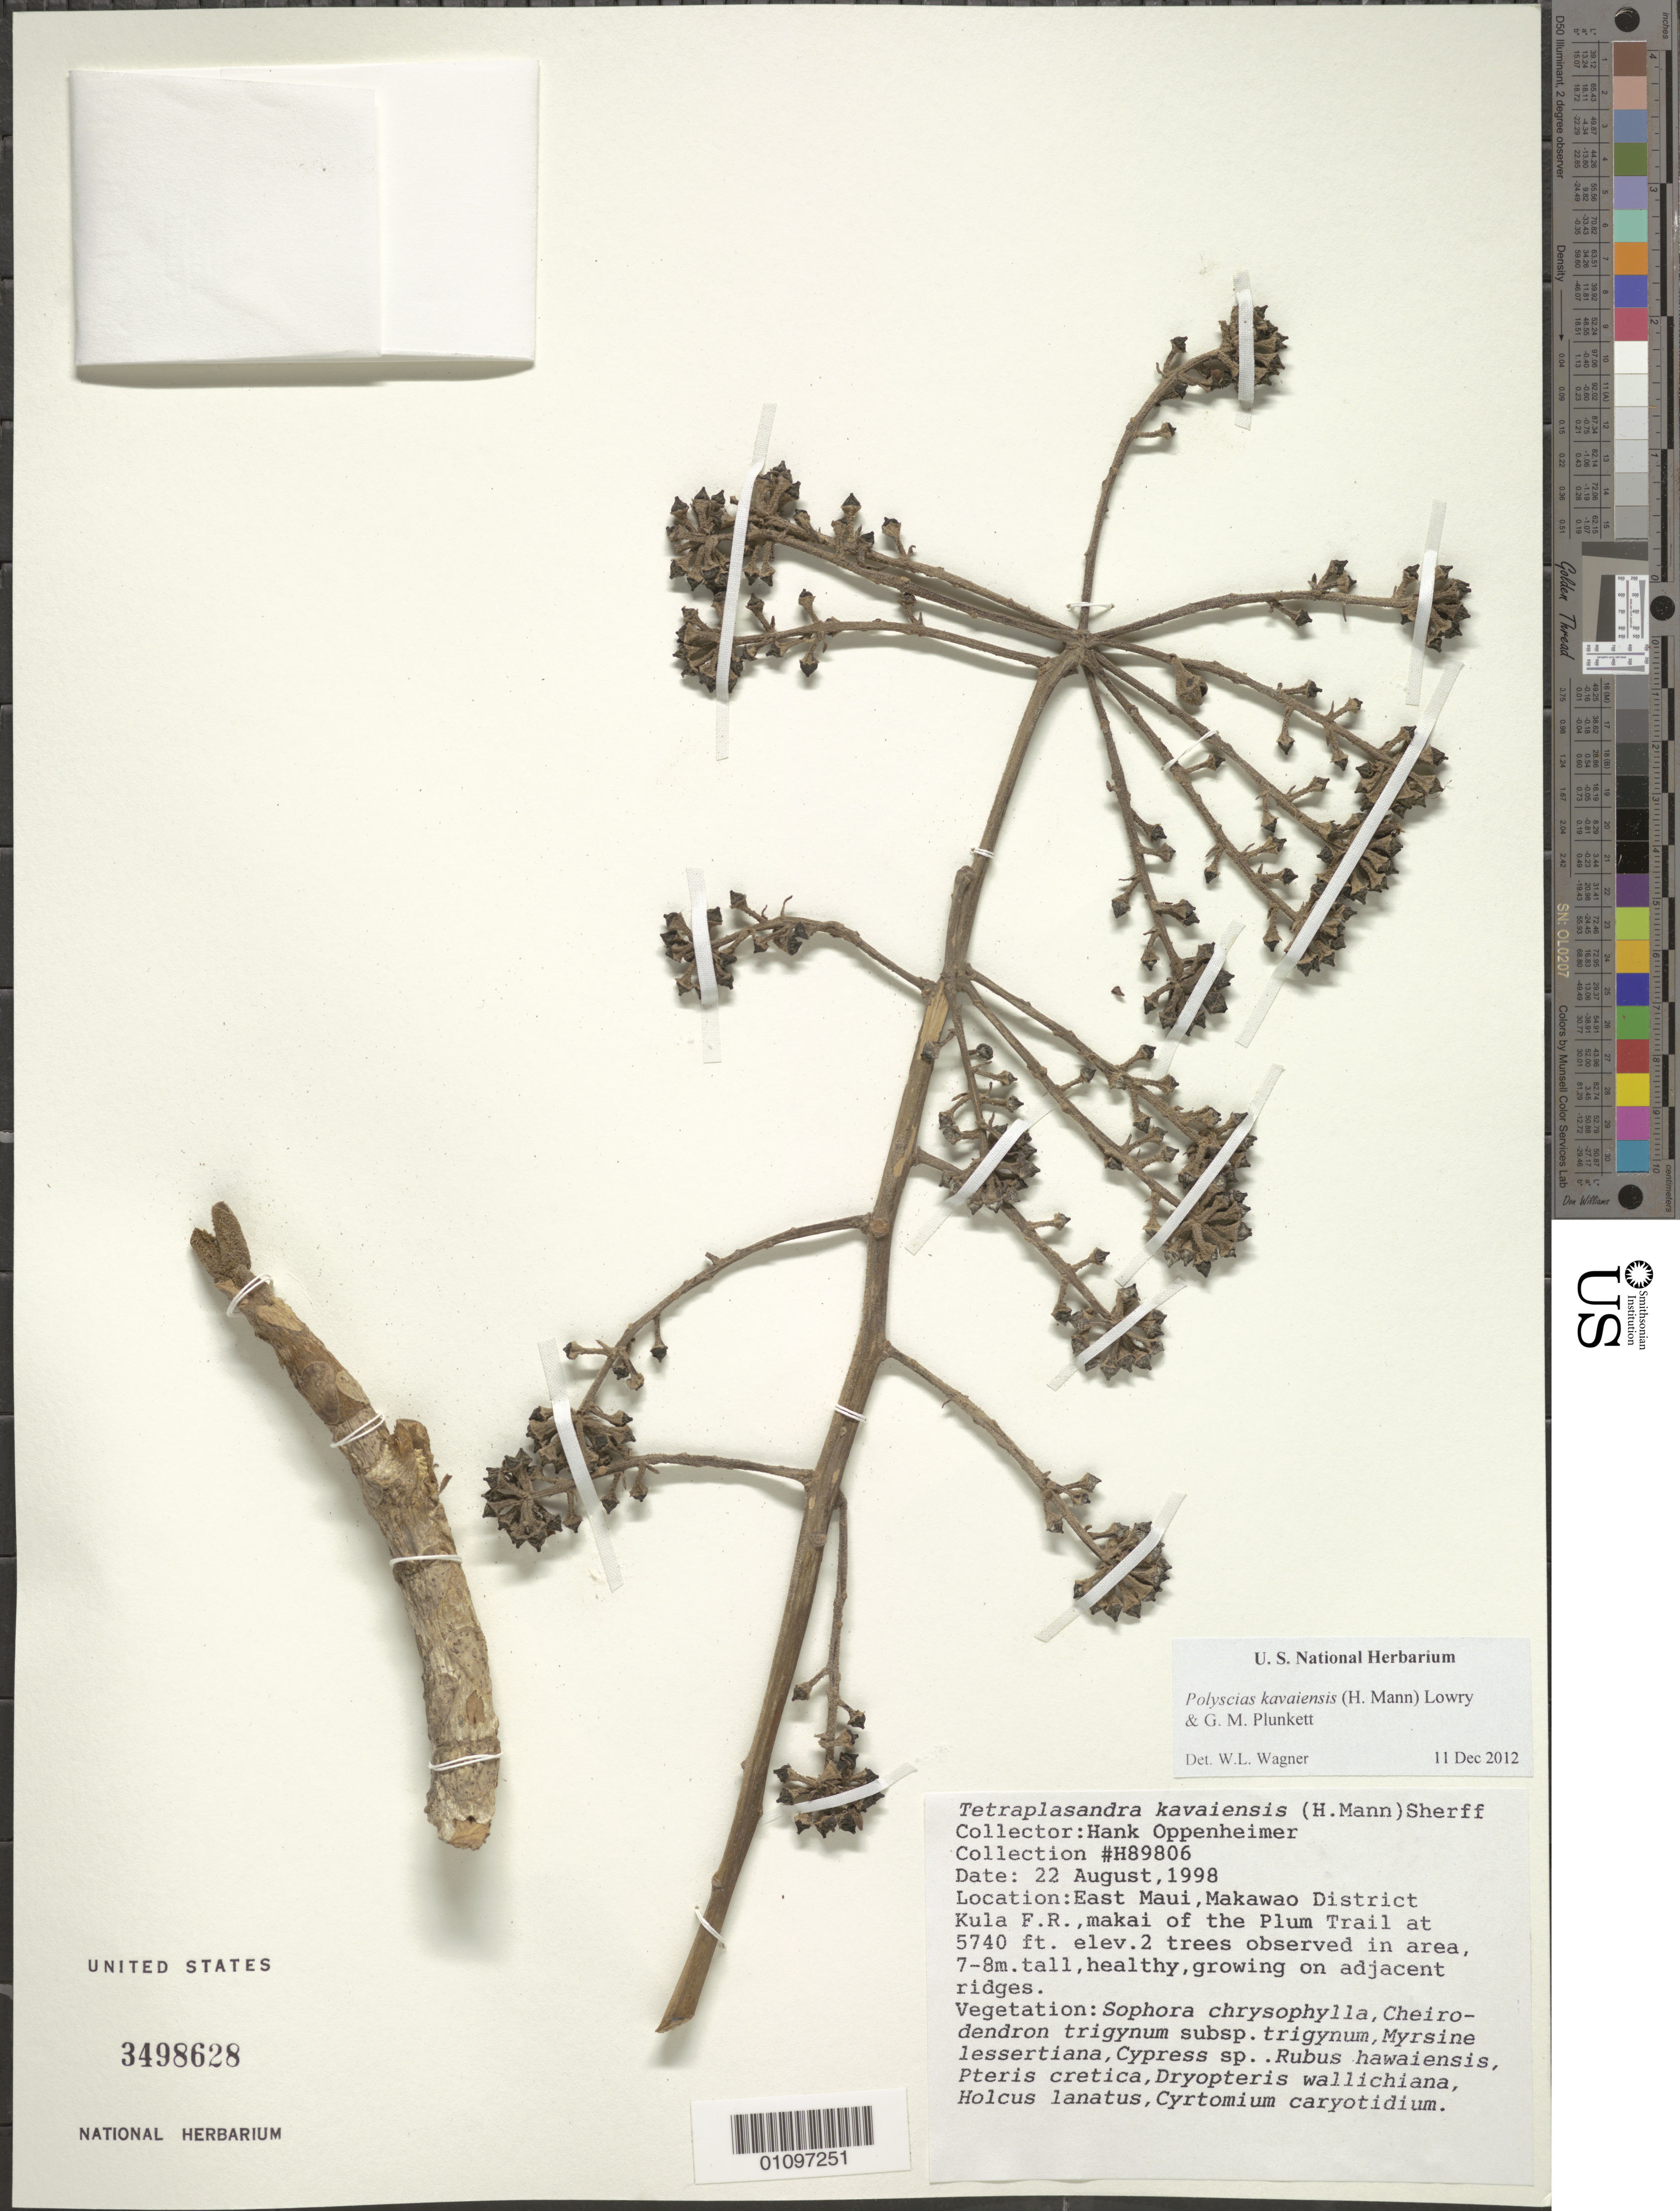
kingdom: Plantae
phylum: Tracheophyta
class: Magnoliopsida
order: Apiales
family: Araliaceae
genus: Polyscias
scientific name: Polyscias kavaiensis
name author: (H. Mann) Lowry & G. M. Plunkett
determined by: Wagner, W. L., (BOT), Smithsonian Institution - National Museum of Natural History (UNITED STATES)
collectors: H. Oppenheimer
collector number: H89806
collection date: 1998-08-22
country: United States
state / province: Hawaii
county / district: Maui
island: Maui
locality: East Maui, Makawao District, Kula F.R., makai of the Plum Trail.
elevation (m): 1750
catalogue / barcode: US 3498628